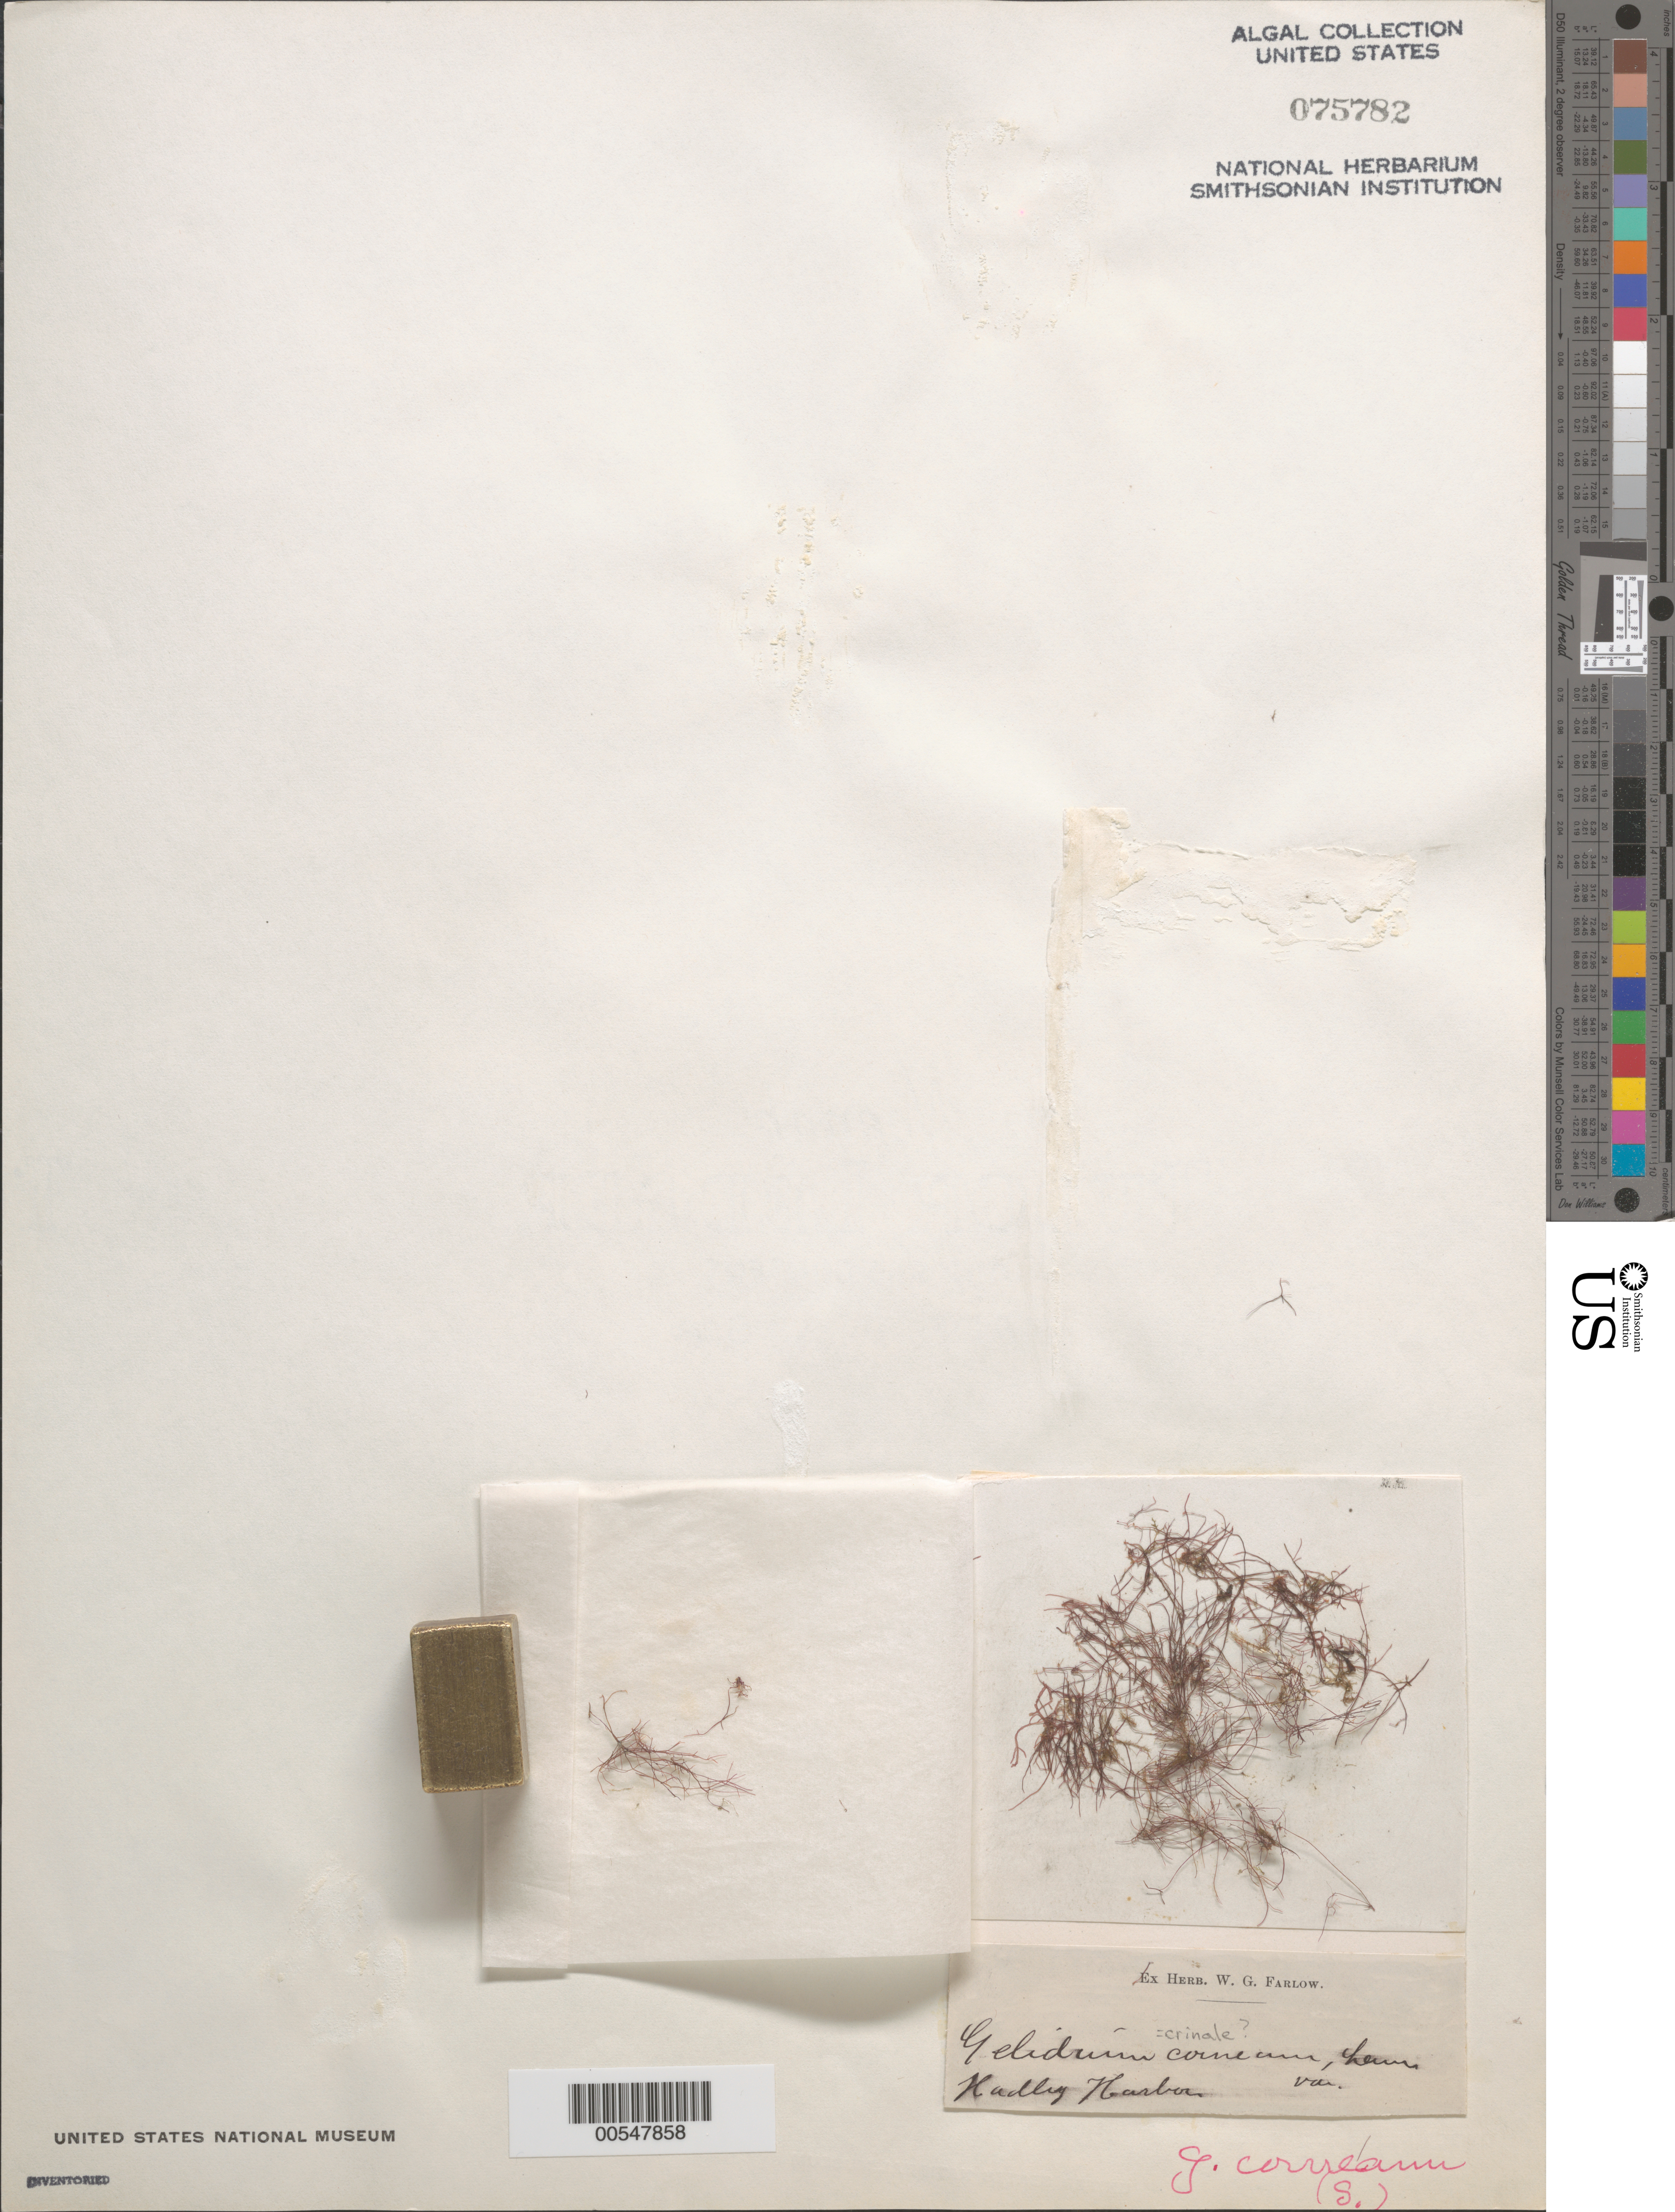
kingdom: Plantae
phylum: Rhodophyta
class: Florideophyceae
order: Gelidiales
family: Gelidiaceae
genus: Gelidium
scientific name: Gelidium crinale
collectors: W. Farlow (Herbarium)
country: United States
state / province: Massachusetts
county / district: Dukes County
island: Naushon Island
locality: Hadley Harbor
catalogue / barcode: US 75782